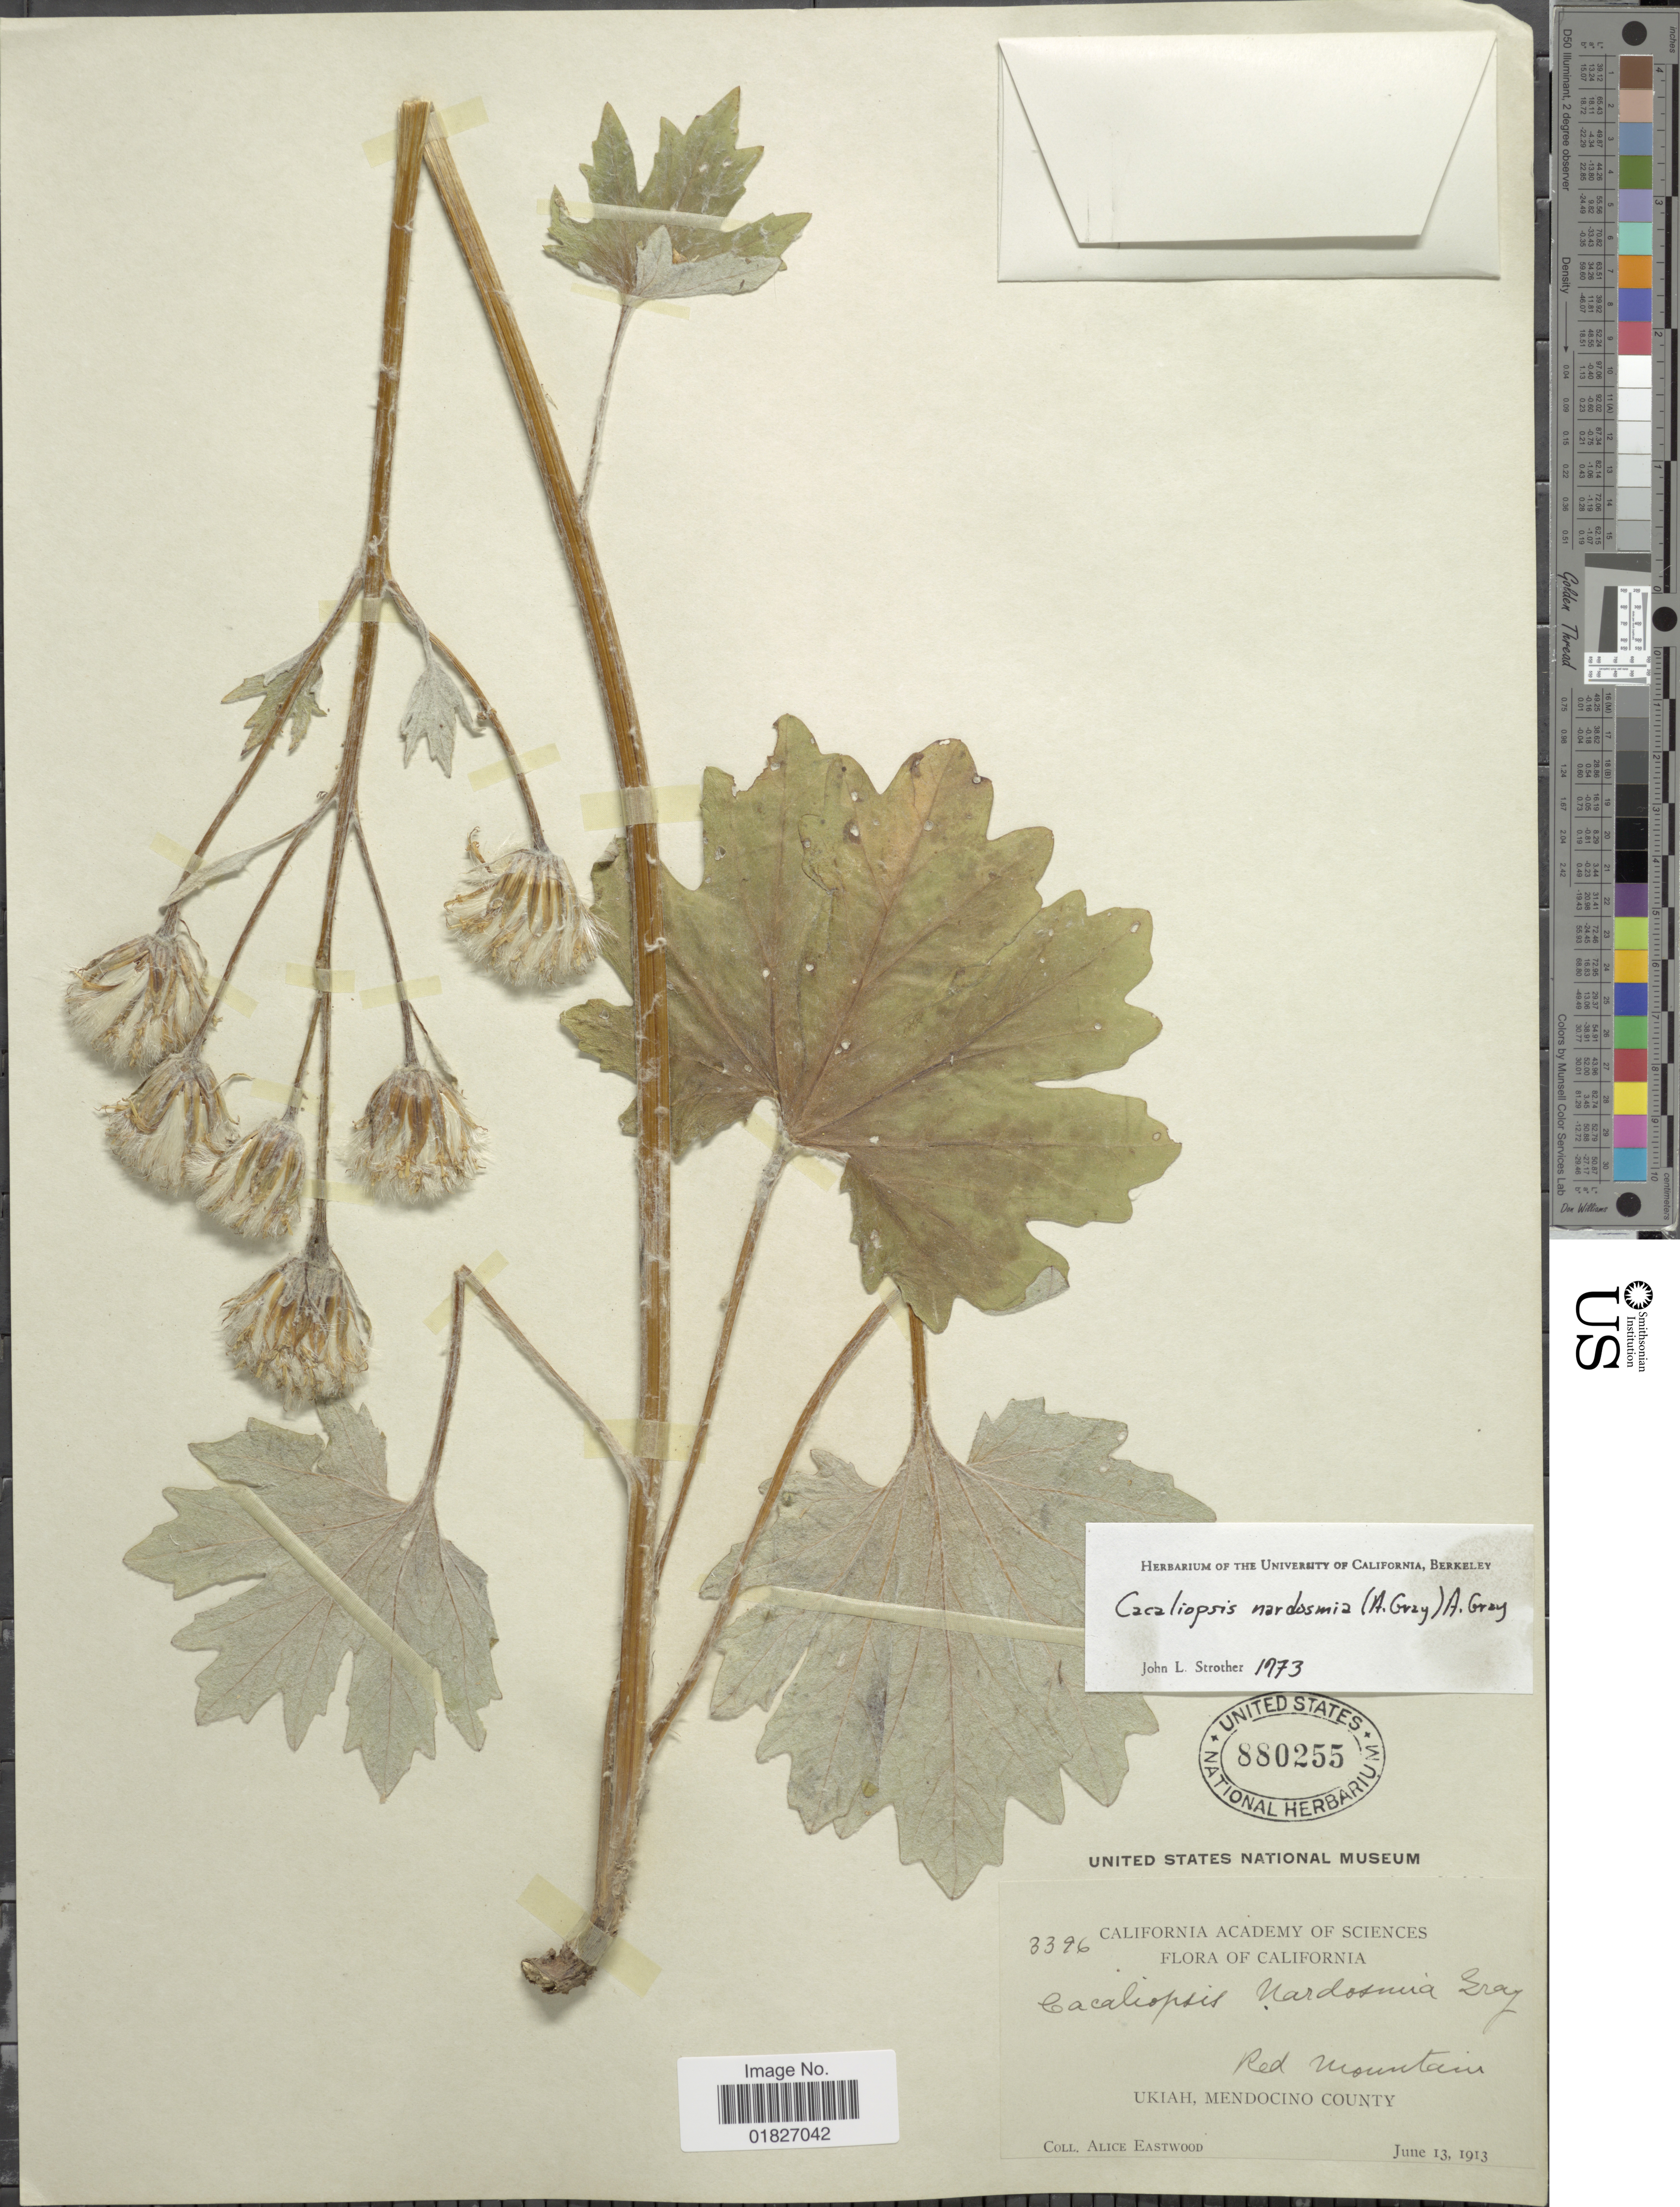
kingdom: Plantae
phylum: Tracheophyta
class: Magnoliopsida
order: Asterales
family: Asteraceae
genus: Cacaliopsis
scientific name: Cacaliopsis nardosmia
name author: A. Gray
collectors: A. Eastwood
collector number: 3396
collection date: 1913-06-13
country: United States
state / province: California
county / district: Mendocino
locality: Red Mountains, Ukiah, Mendocino County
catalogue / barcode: US 880255